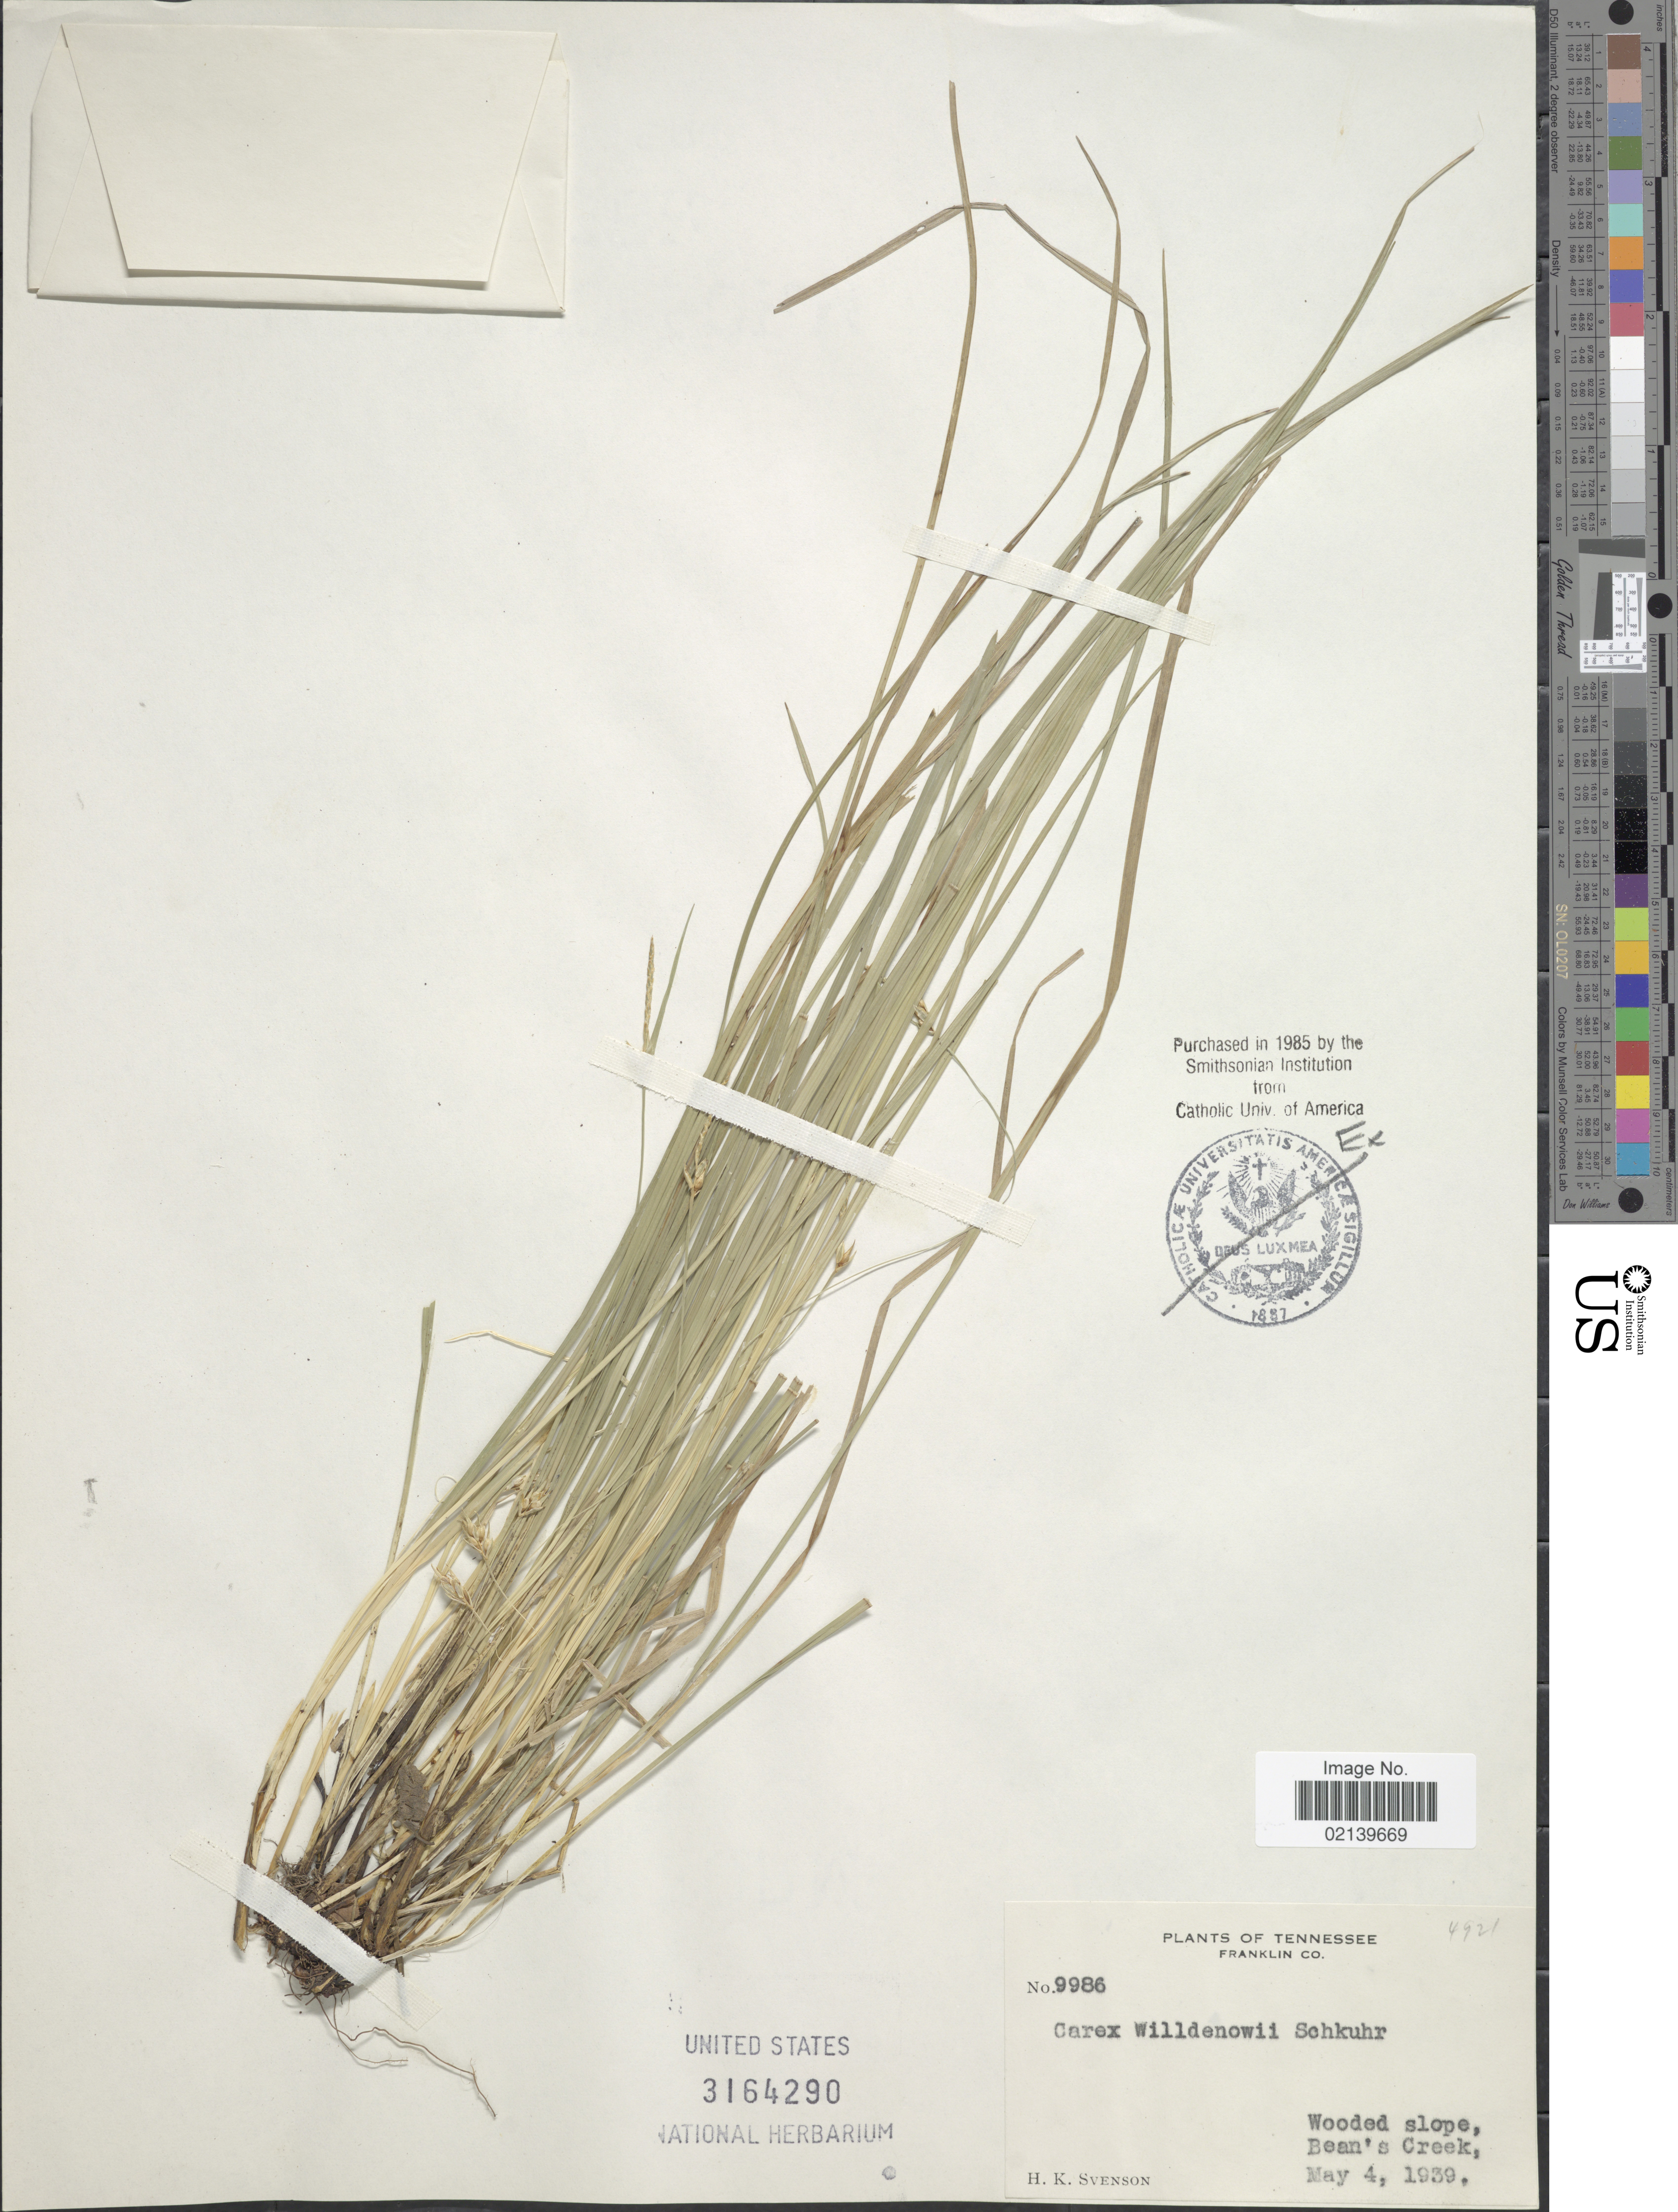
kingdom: Plantae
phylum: Tracheophyta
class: Liliopsida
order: Poales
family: Cyperaceae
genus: Carex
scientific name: Carex willdenowii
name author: Willd.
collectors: H. K. Svenson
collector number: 9986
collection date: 1939-05-04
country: United States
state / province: Tennessee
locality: Franklin Co., Wooded slope, Bean's Creek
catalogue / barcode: US 3164290